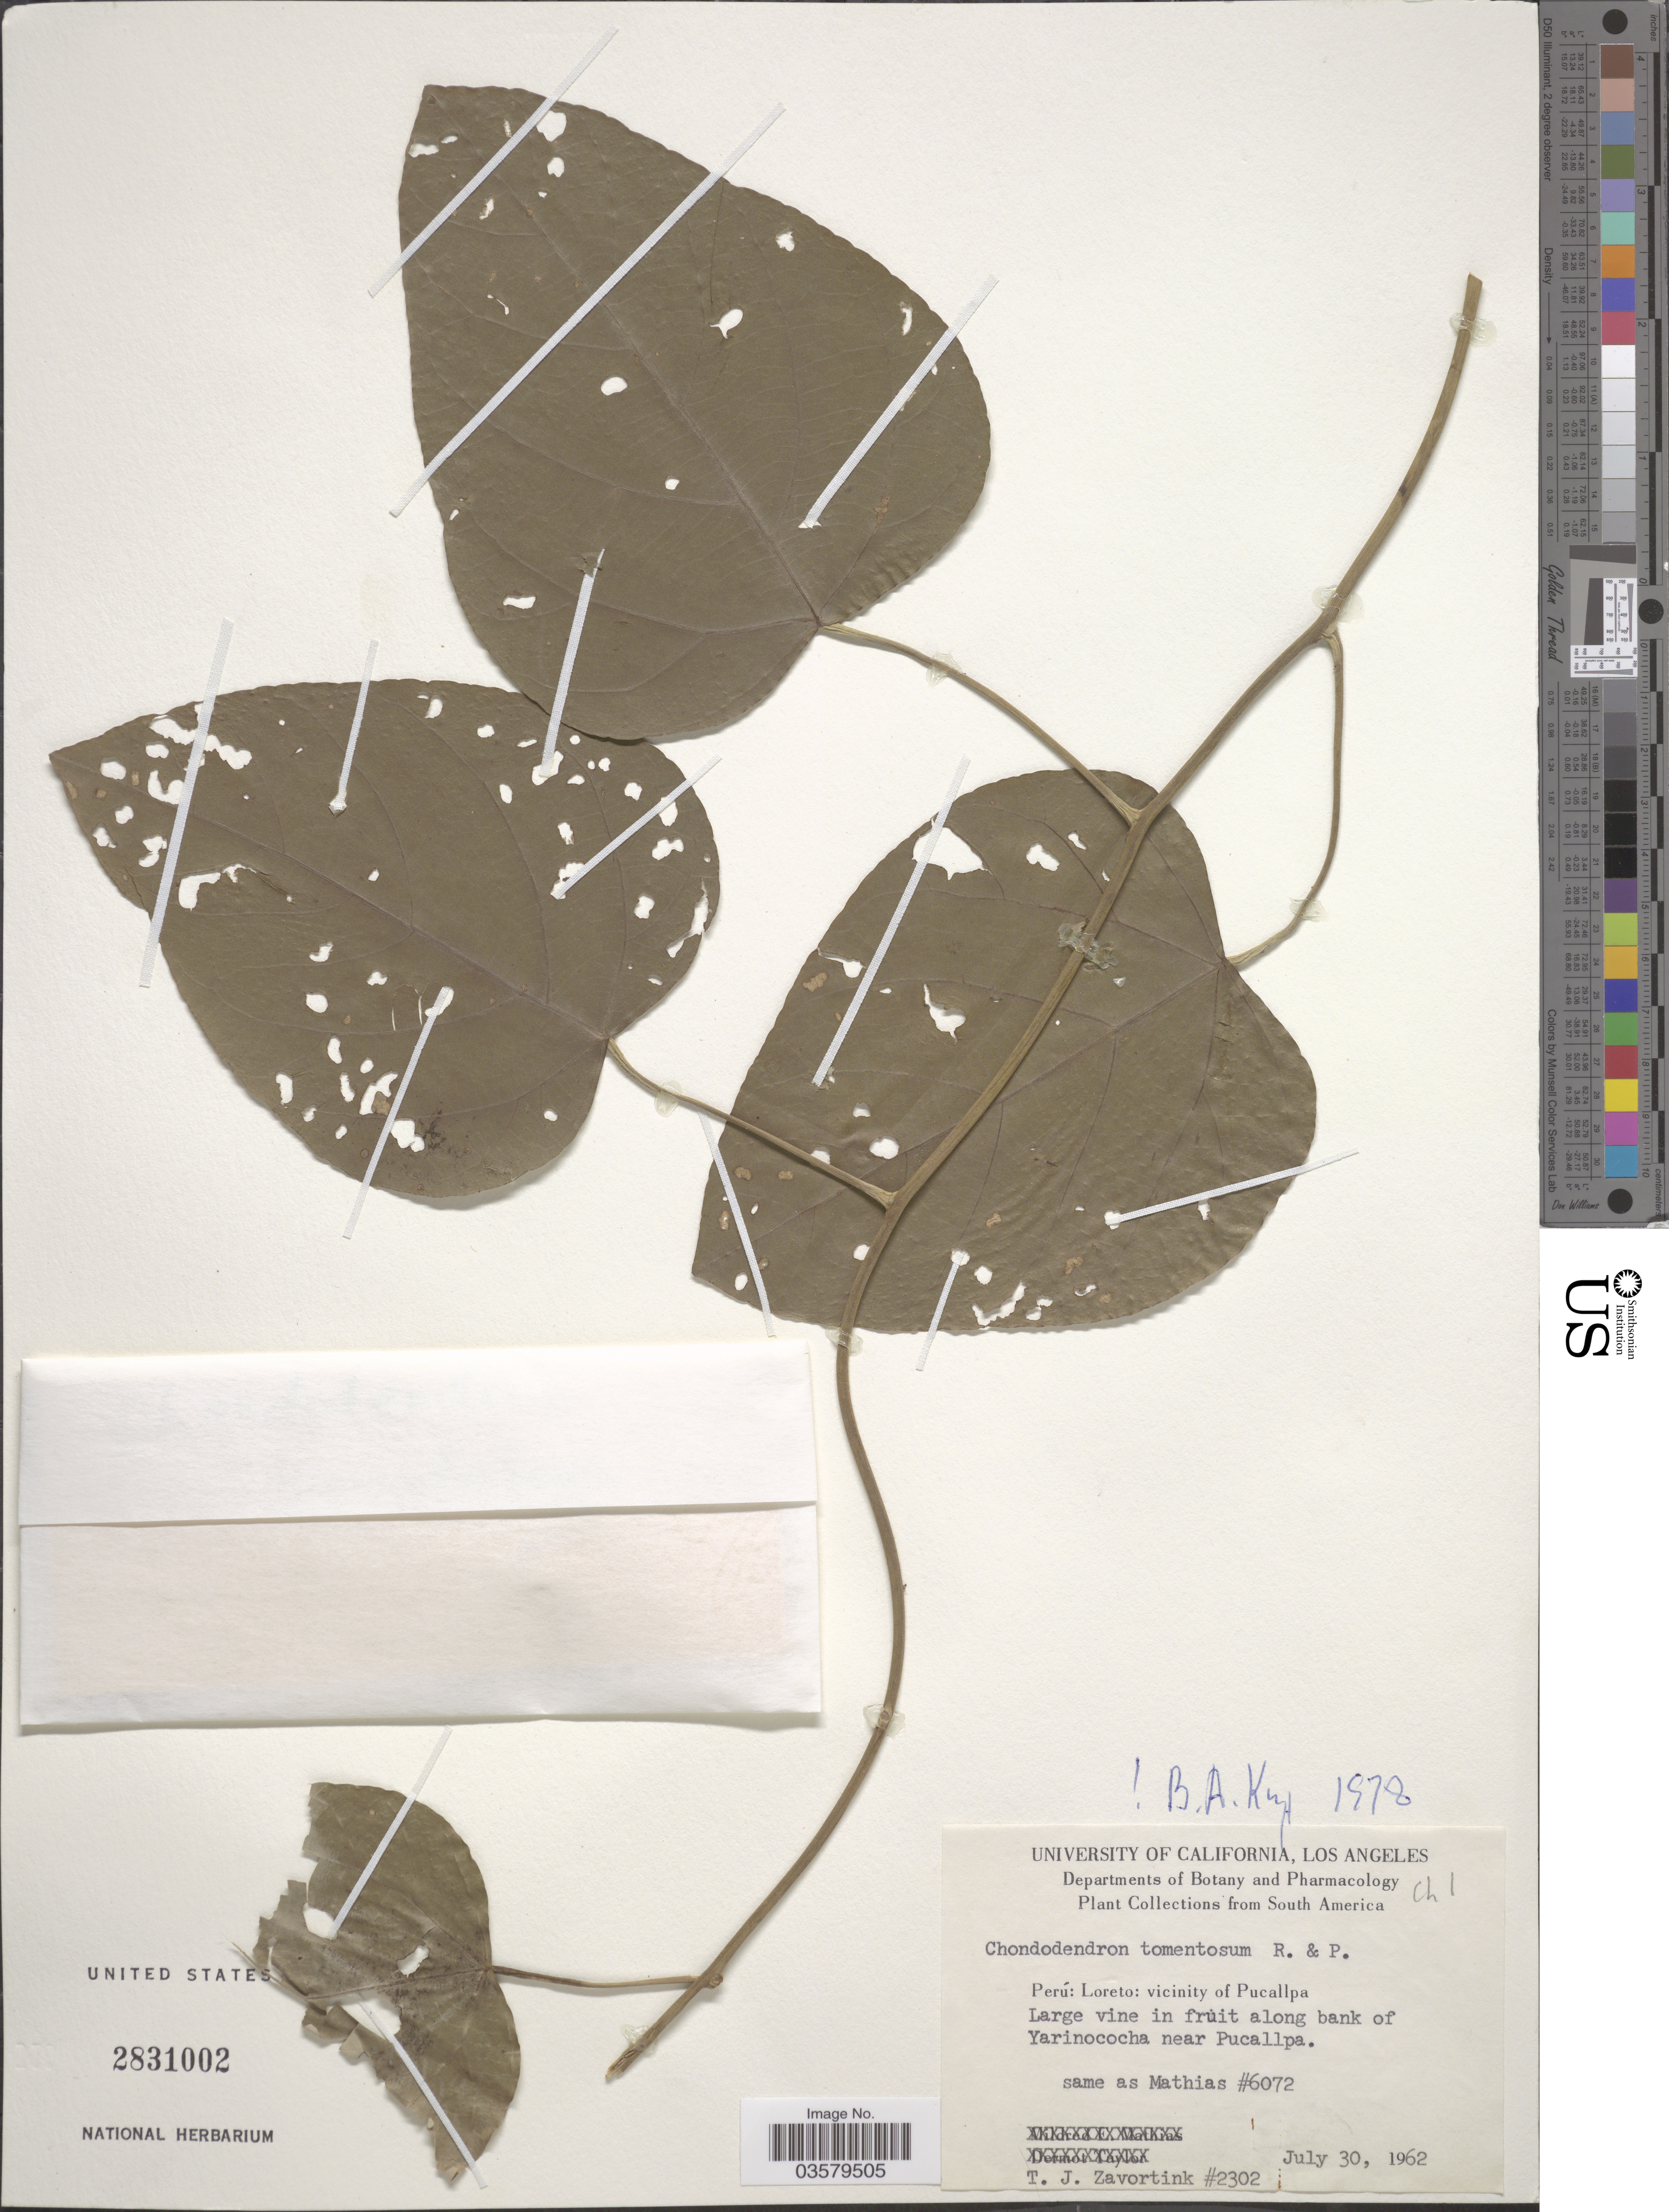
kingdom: Plantae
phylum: Tracheophyta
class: Magnoliopsida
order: Ranunculales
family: Menispermaceae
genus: Chondrodendron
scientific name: Chondrodendron tomentosum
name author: Ruiz & Pav.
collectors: T. Zavortink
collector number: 2302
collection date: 1962-07-30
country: Peru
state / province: Loreto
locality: Vicinity of Pucallpa. Along bank of Yarinacocha near Pucallpa.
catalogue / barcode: US 2831002